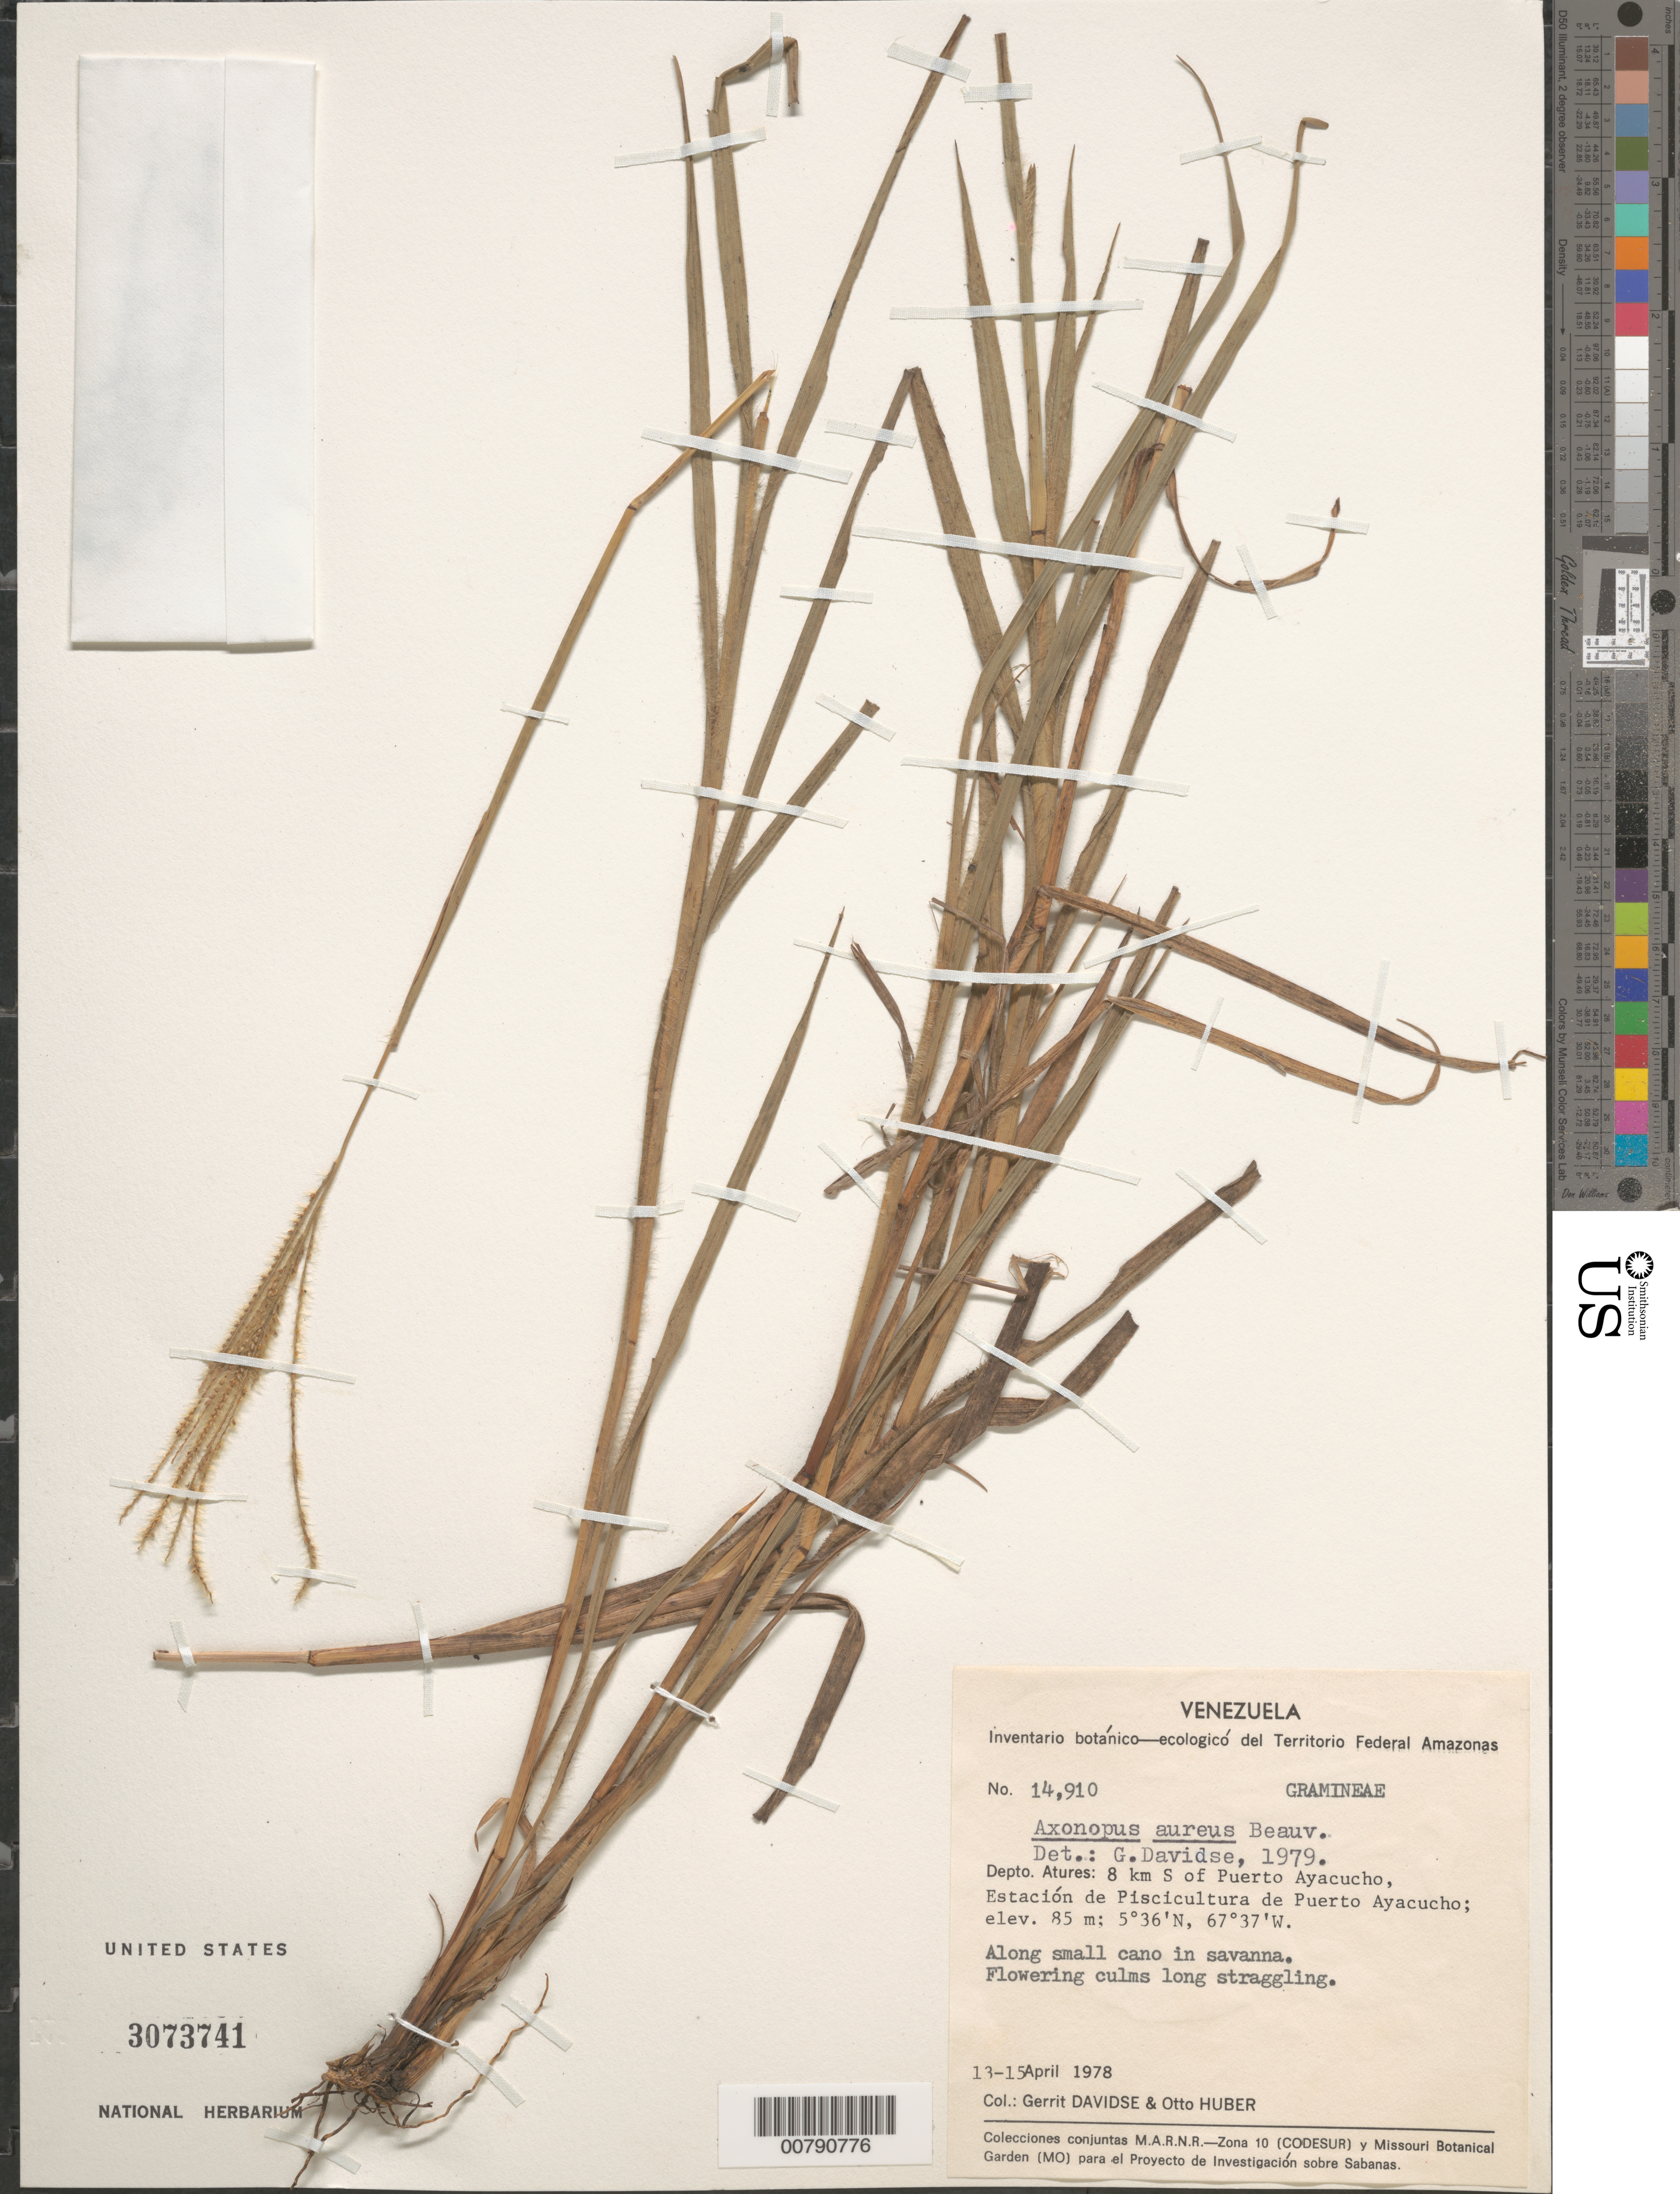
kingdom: Plantae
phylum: Tracheophyta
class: Liliopsida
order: Poales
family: Poaceae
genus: Axonopus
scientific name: Axonopus aureus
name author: P. Beauv.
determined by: Davidse, Gerrit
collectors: G. Davidse & O. Huber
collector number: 14910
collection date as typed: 13-Apr-78 to 15-Apr-78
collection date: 1978-04-13/1978-04-15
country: Venezuela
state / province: Amazonas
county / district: Atures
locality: Puerto Ayacucho, 8 km S of, Estación de Piscicultura de Puerto Ayacucho, Río Orinoco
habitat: Along small cano in savanna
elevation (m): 85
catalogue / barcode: US 3073741